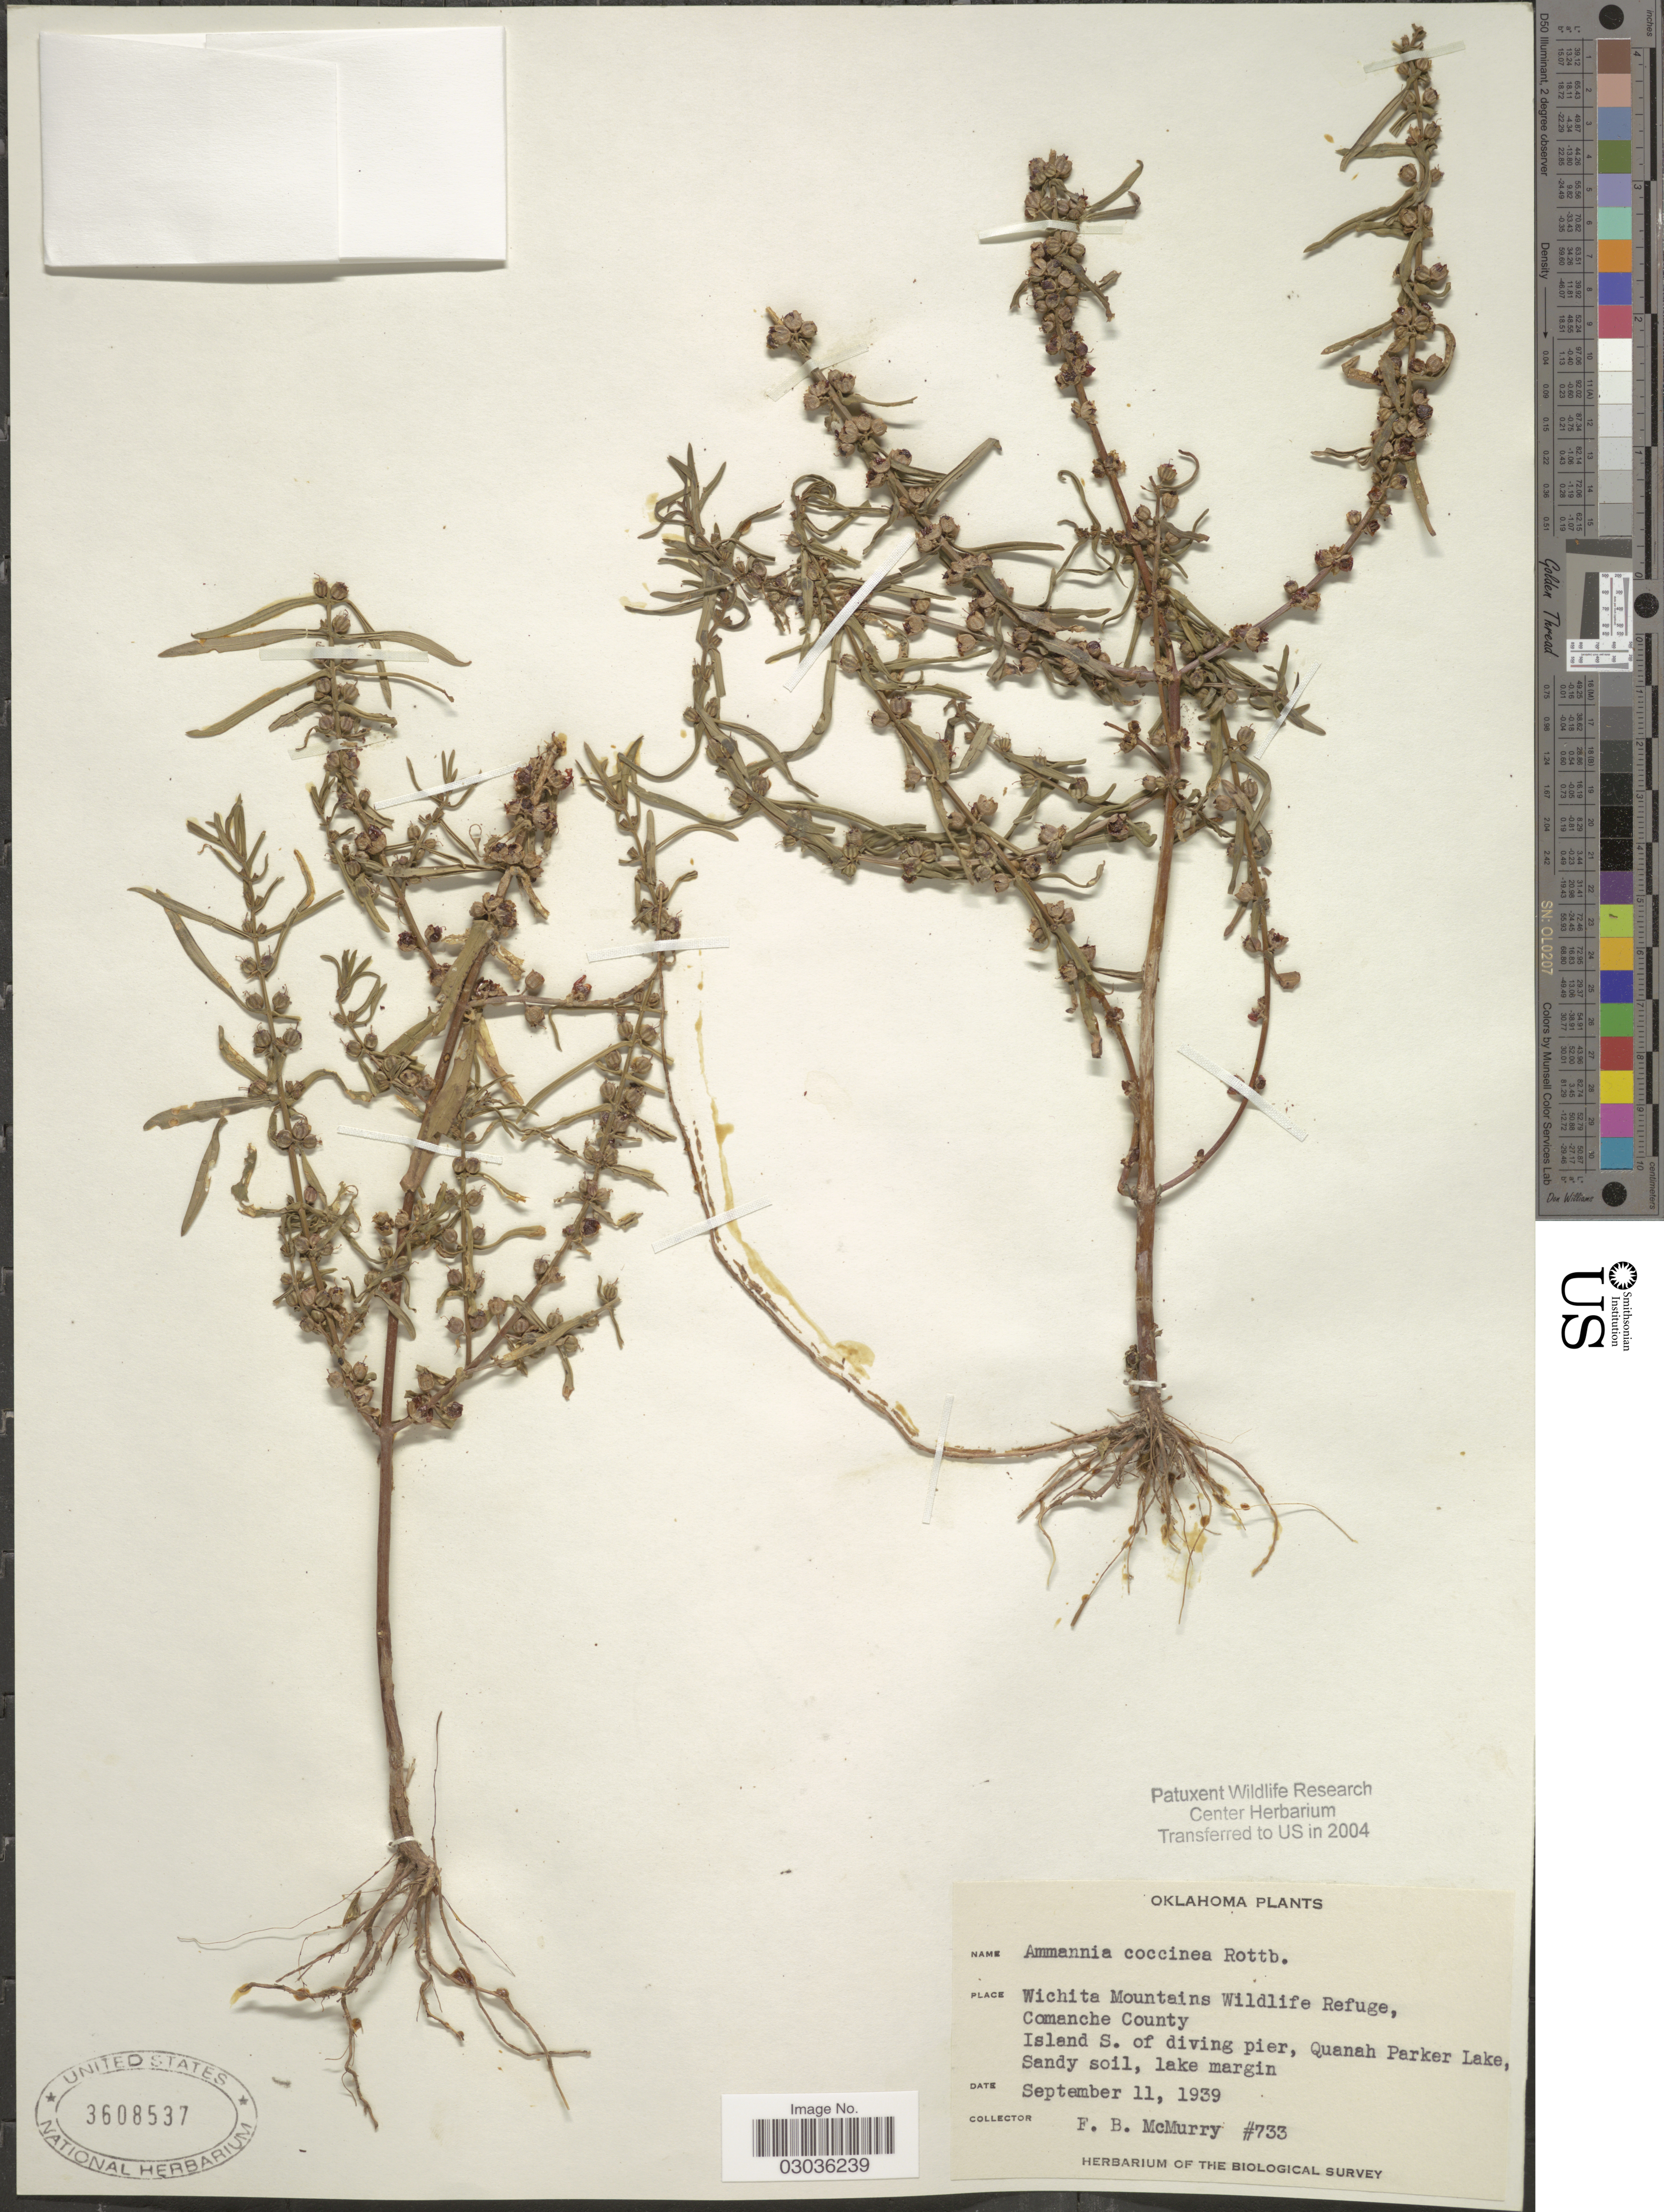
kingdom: Plantae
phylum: Tracheophyta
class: Magnoliopsida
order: Myrtales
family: Lythraceae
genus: Ammannia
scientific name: Ammannia coccinea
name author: Rottb.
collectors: F. B. McMurry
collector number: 733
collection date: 1939-09-11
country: United States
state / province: Oklahoma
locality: Wichita Mountains Wildlife Refuge, Comanche County, Island S. of diving pier, Quanah Parker Lake.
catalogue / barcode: US 3608537